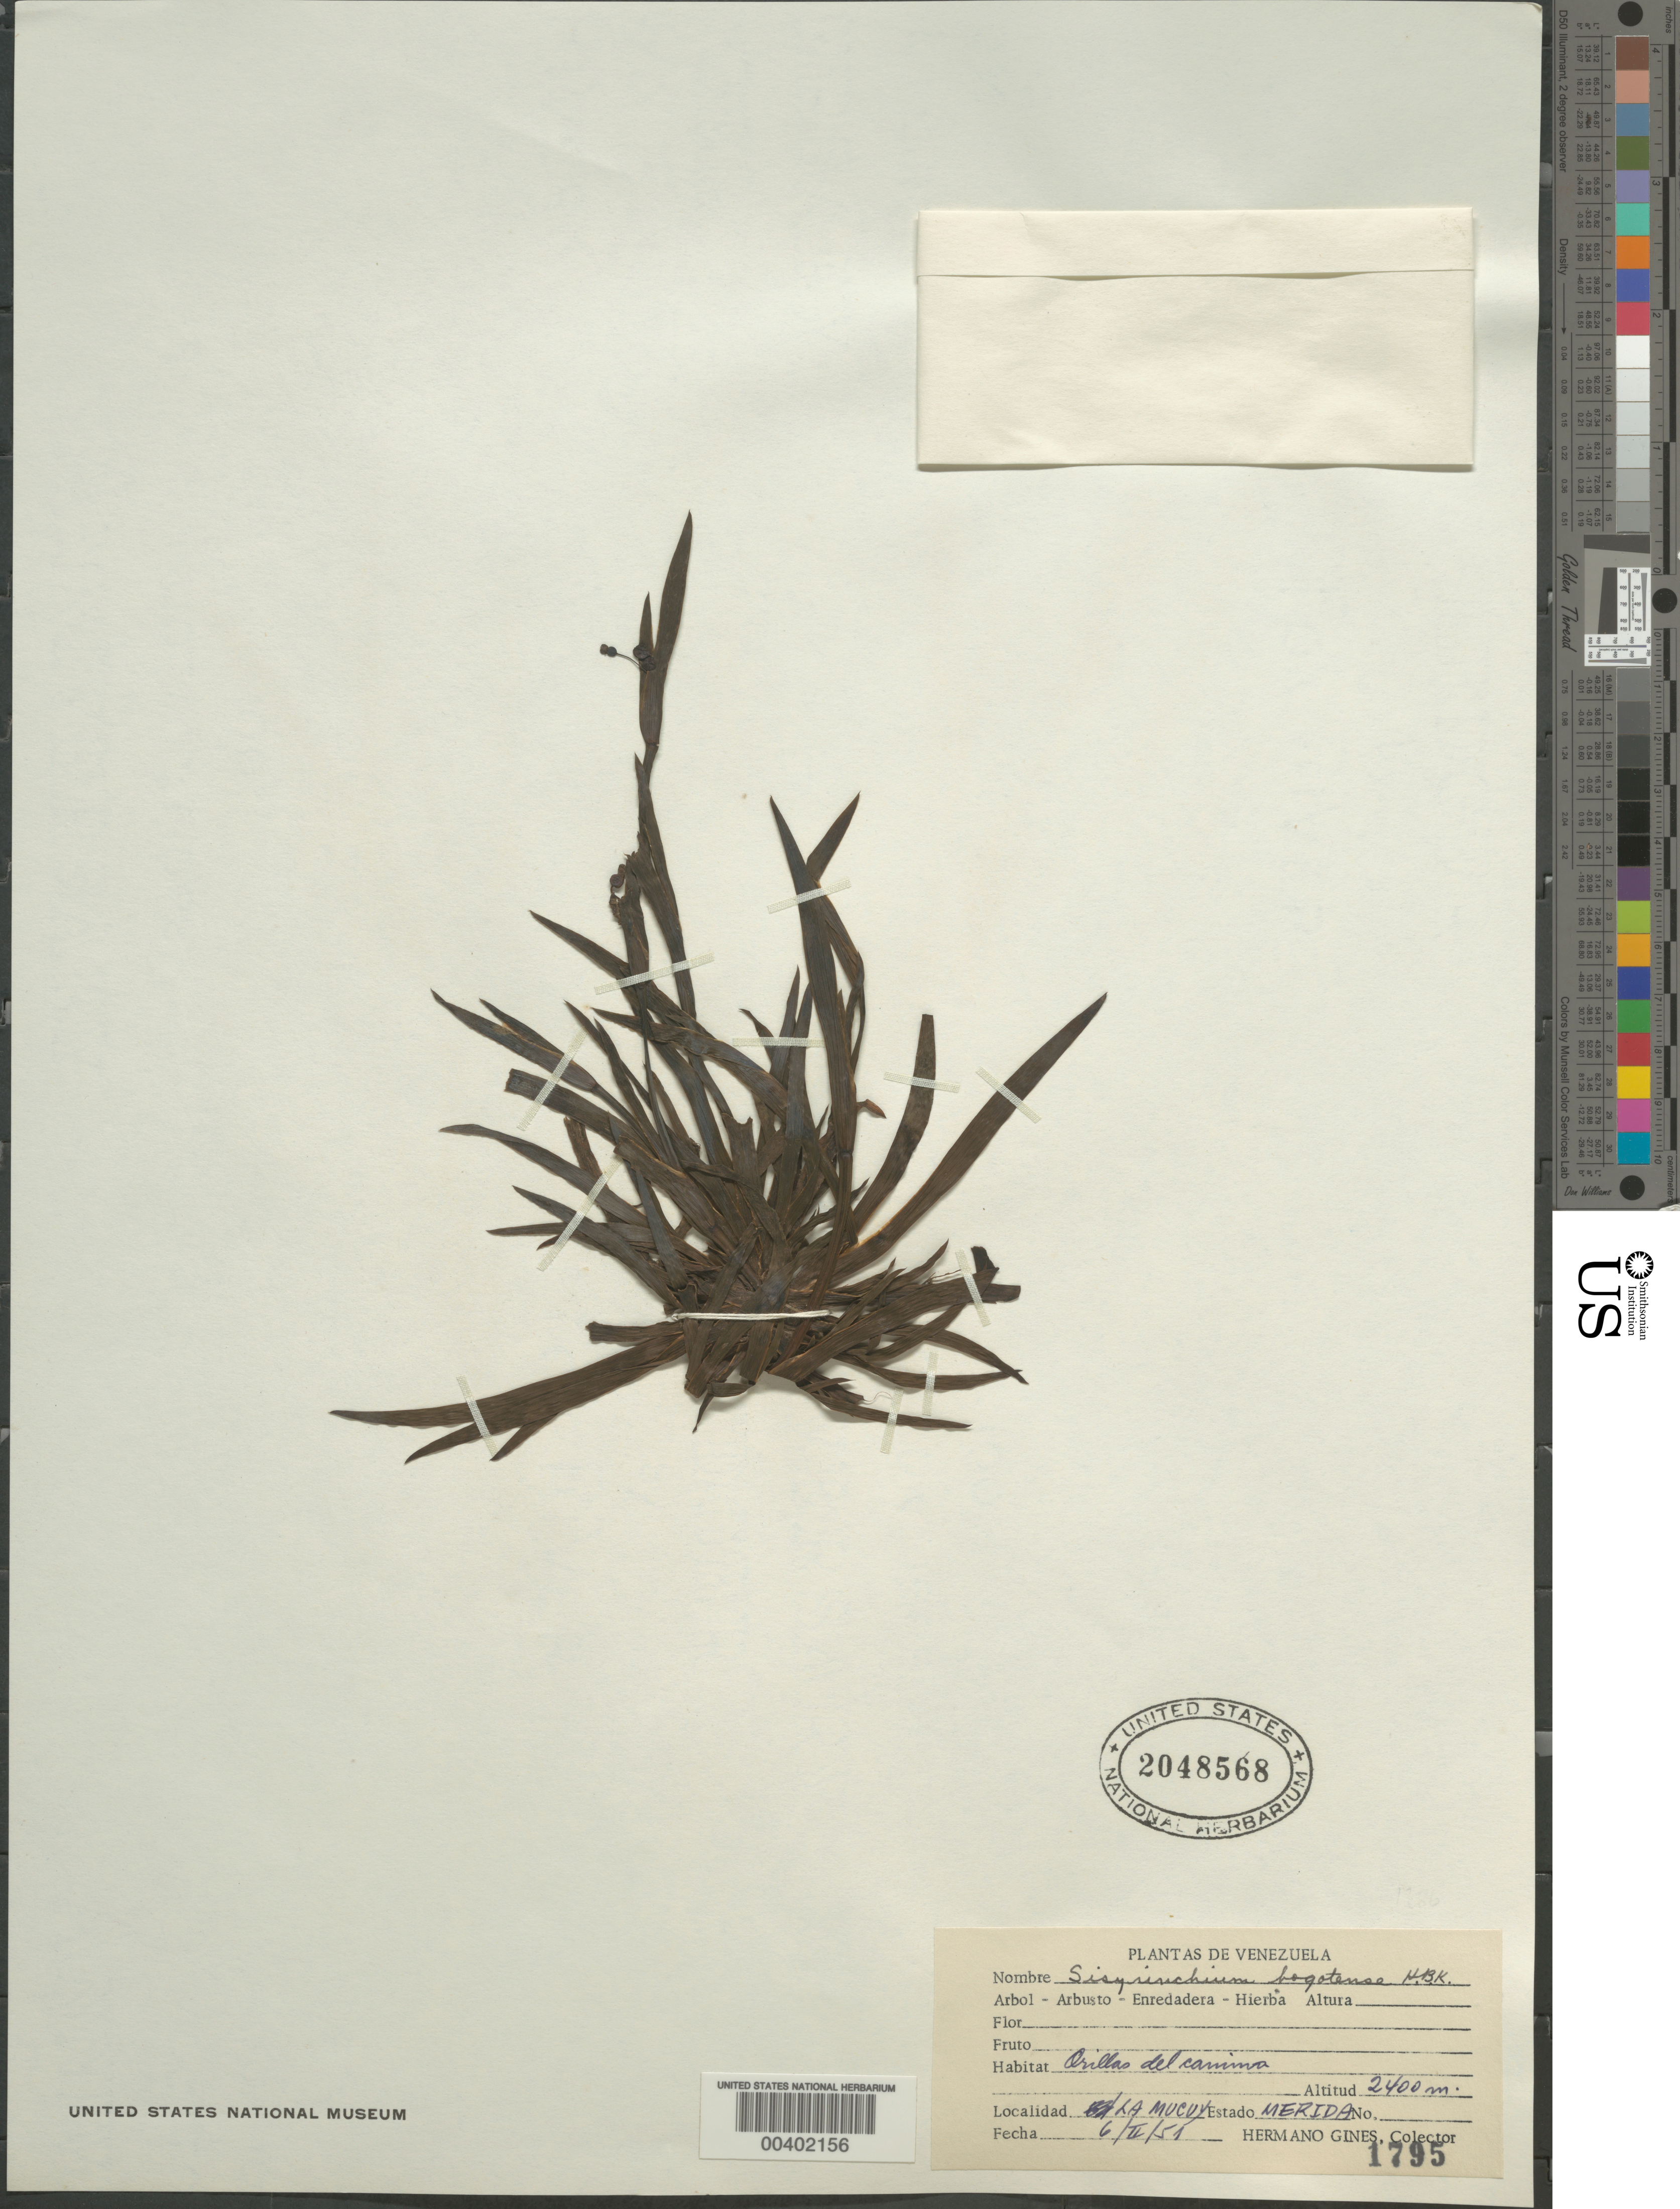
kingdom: Plantae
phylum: Tracheophyta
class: Liliopsida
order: Asparagales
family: Iridaceae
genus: Sisyrinchium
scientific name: Sisyrinchium bogotense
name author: Kunth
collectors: Bro. Gines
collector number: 1795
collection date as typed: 06 Feb 1951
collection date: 1951-02-06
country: Venezuela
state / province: Mérida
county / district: Libertador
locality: La Mucuy Mucuy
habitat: Orillas del camino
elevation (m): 2400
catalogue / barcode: US 2048568